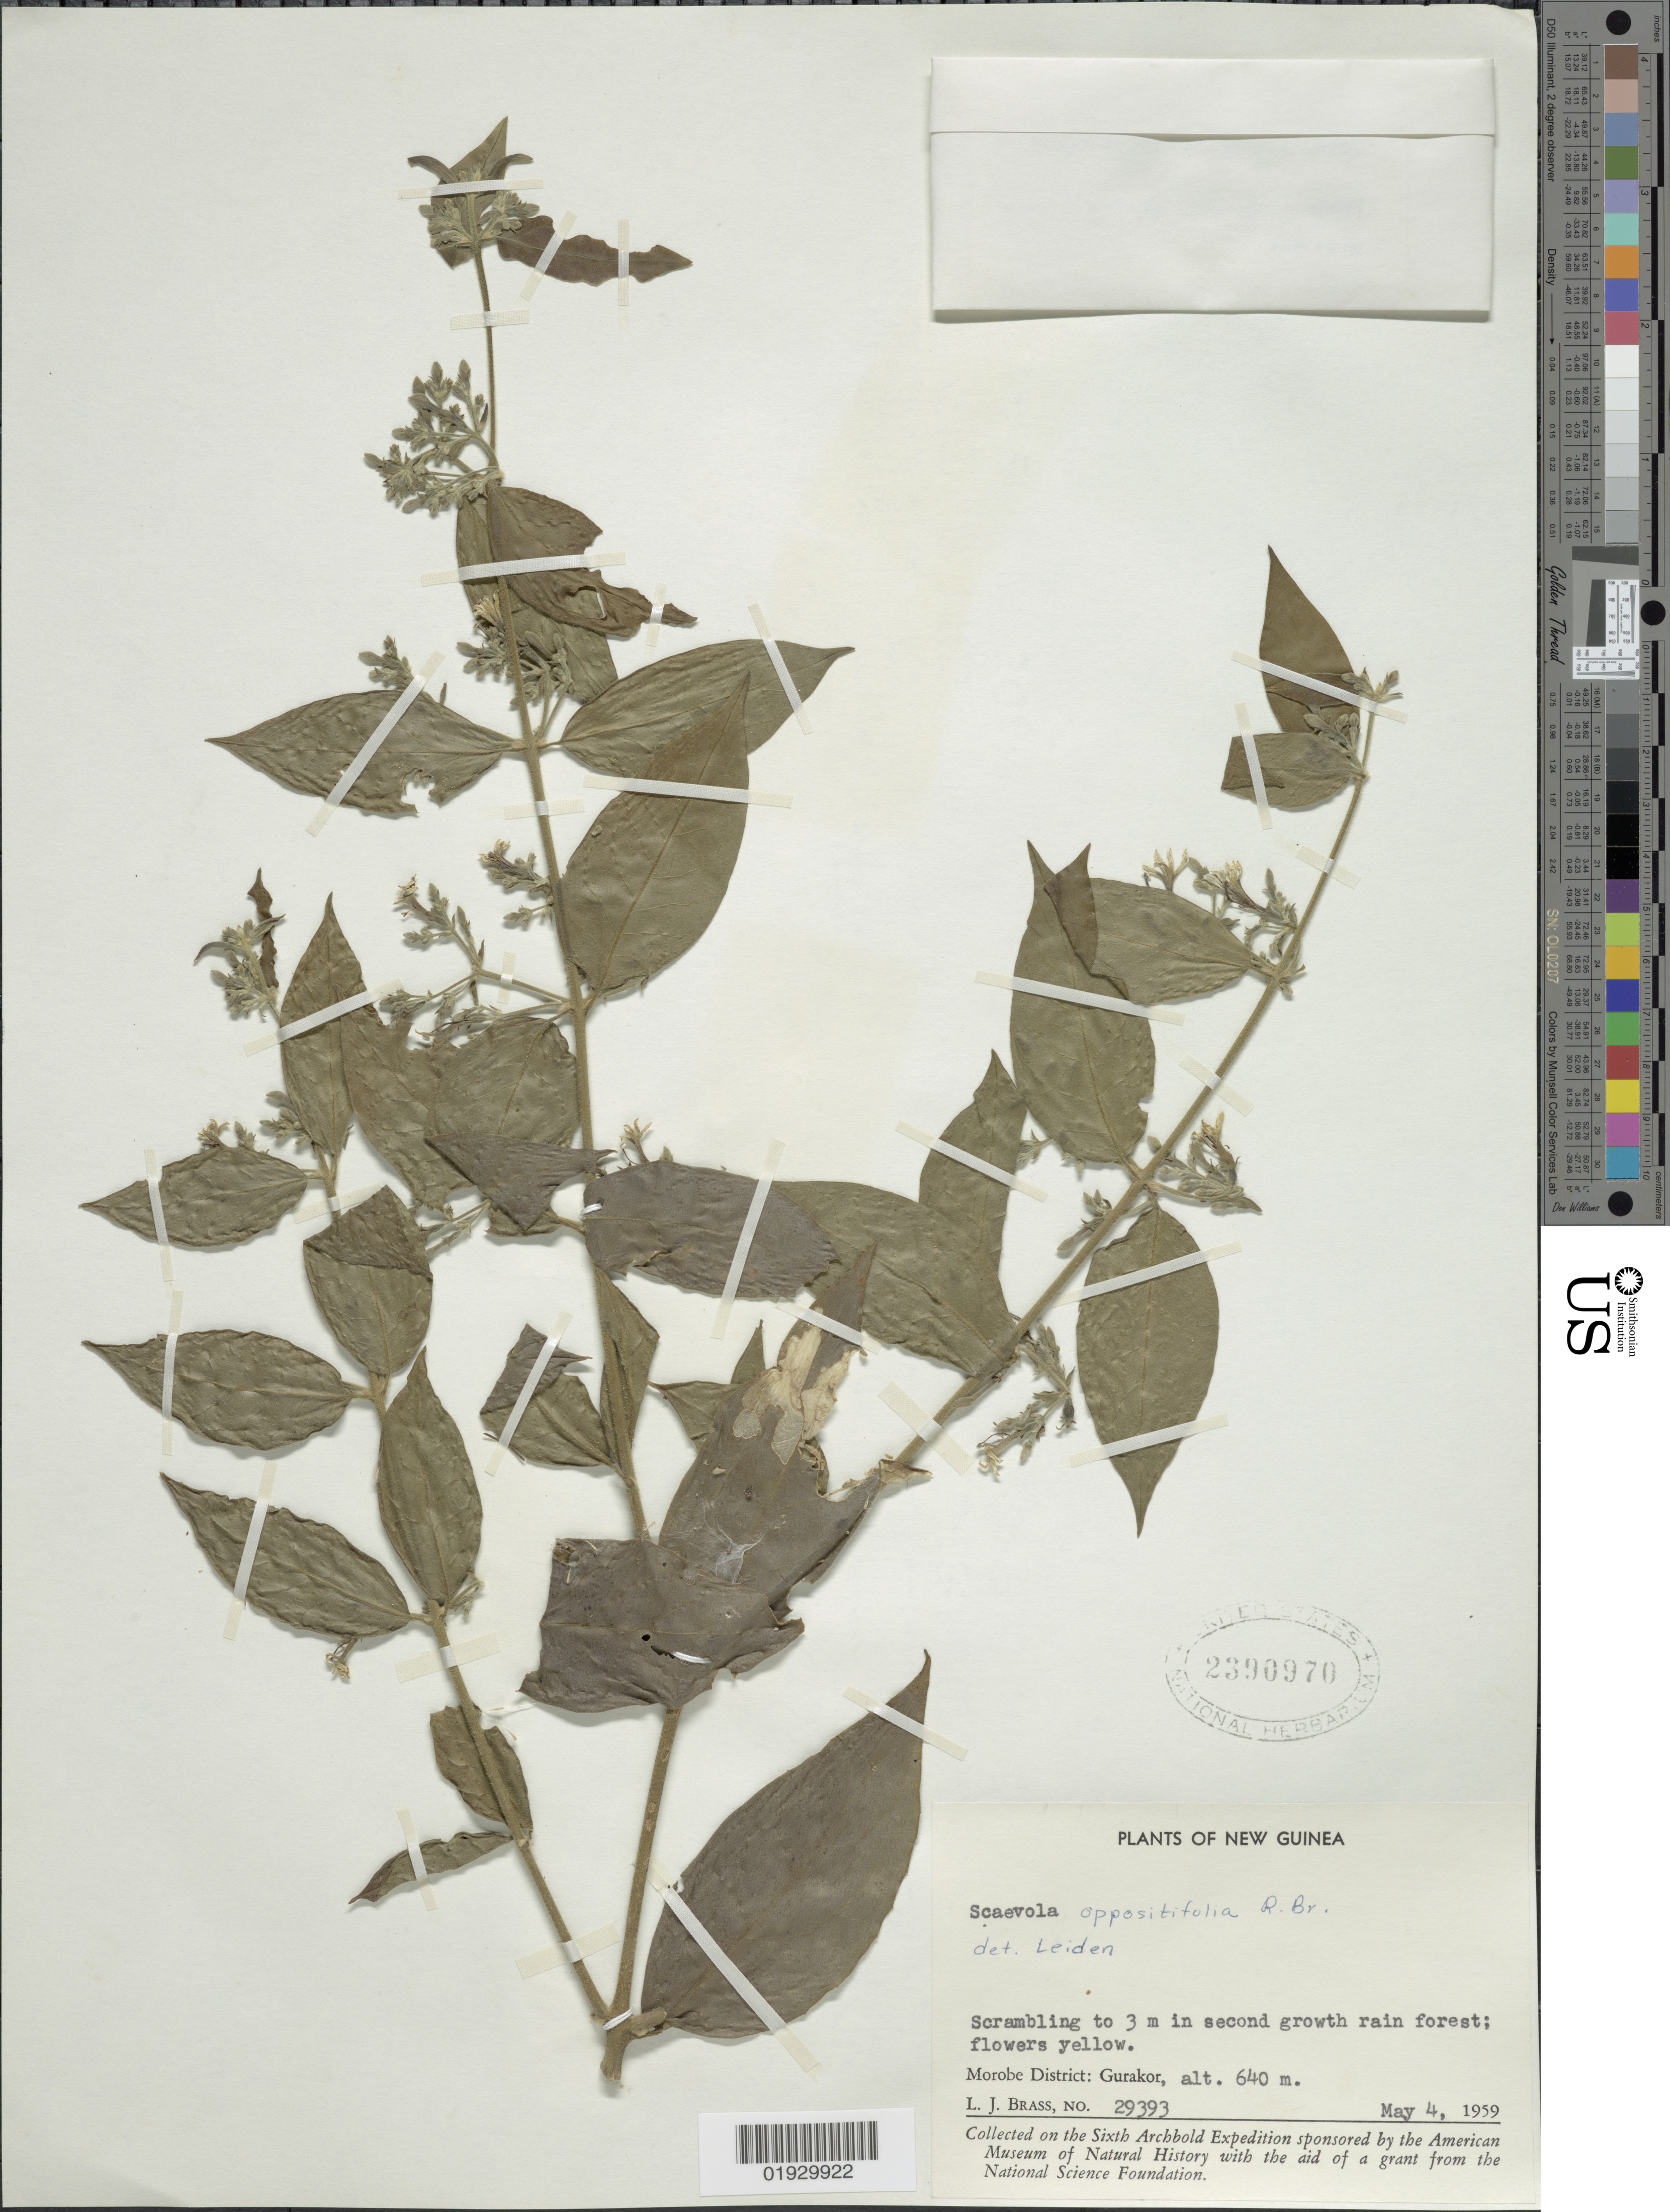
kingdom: Plantae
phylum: Tracheophyta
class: Magnoliopsida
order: Asterales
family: Goodeniaceae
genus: Scaevola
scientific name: Scaevola oppositifolia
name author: Roxb.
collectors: L. J. Brass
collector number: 29393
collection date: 1959-05-04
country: Papua New Guinea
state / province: Morobe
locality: Morobe District: Gurakor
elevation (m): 640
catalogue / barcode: US 2390970